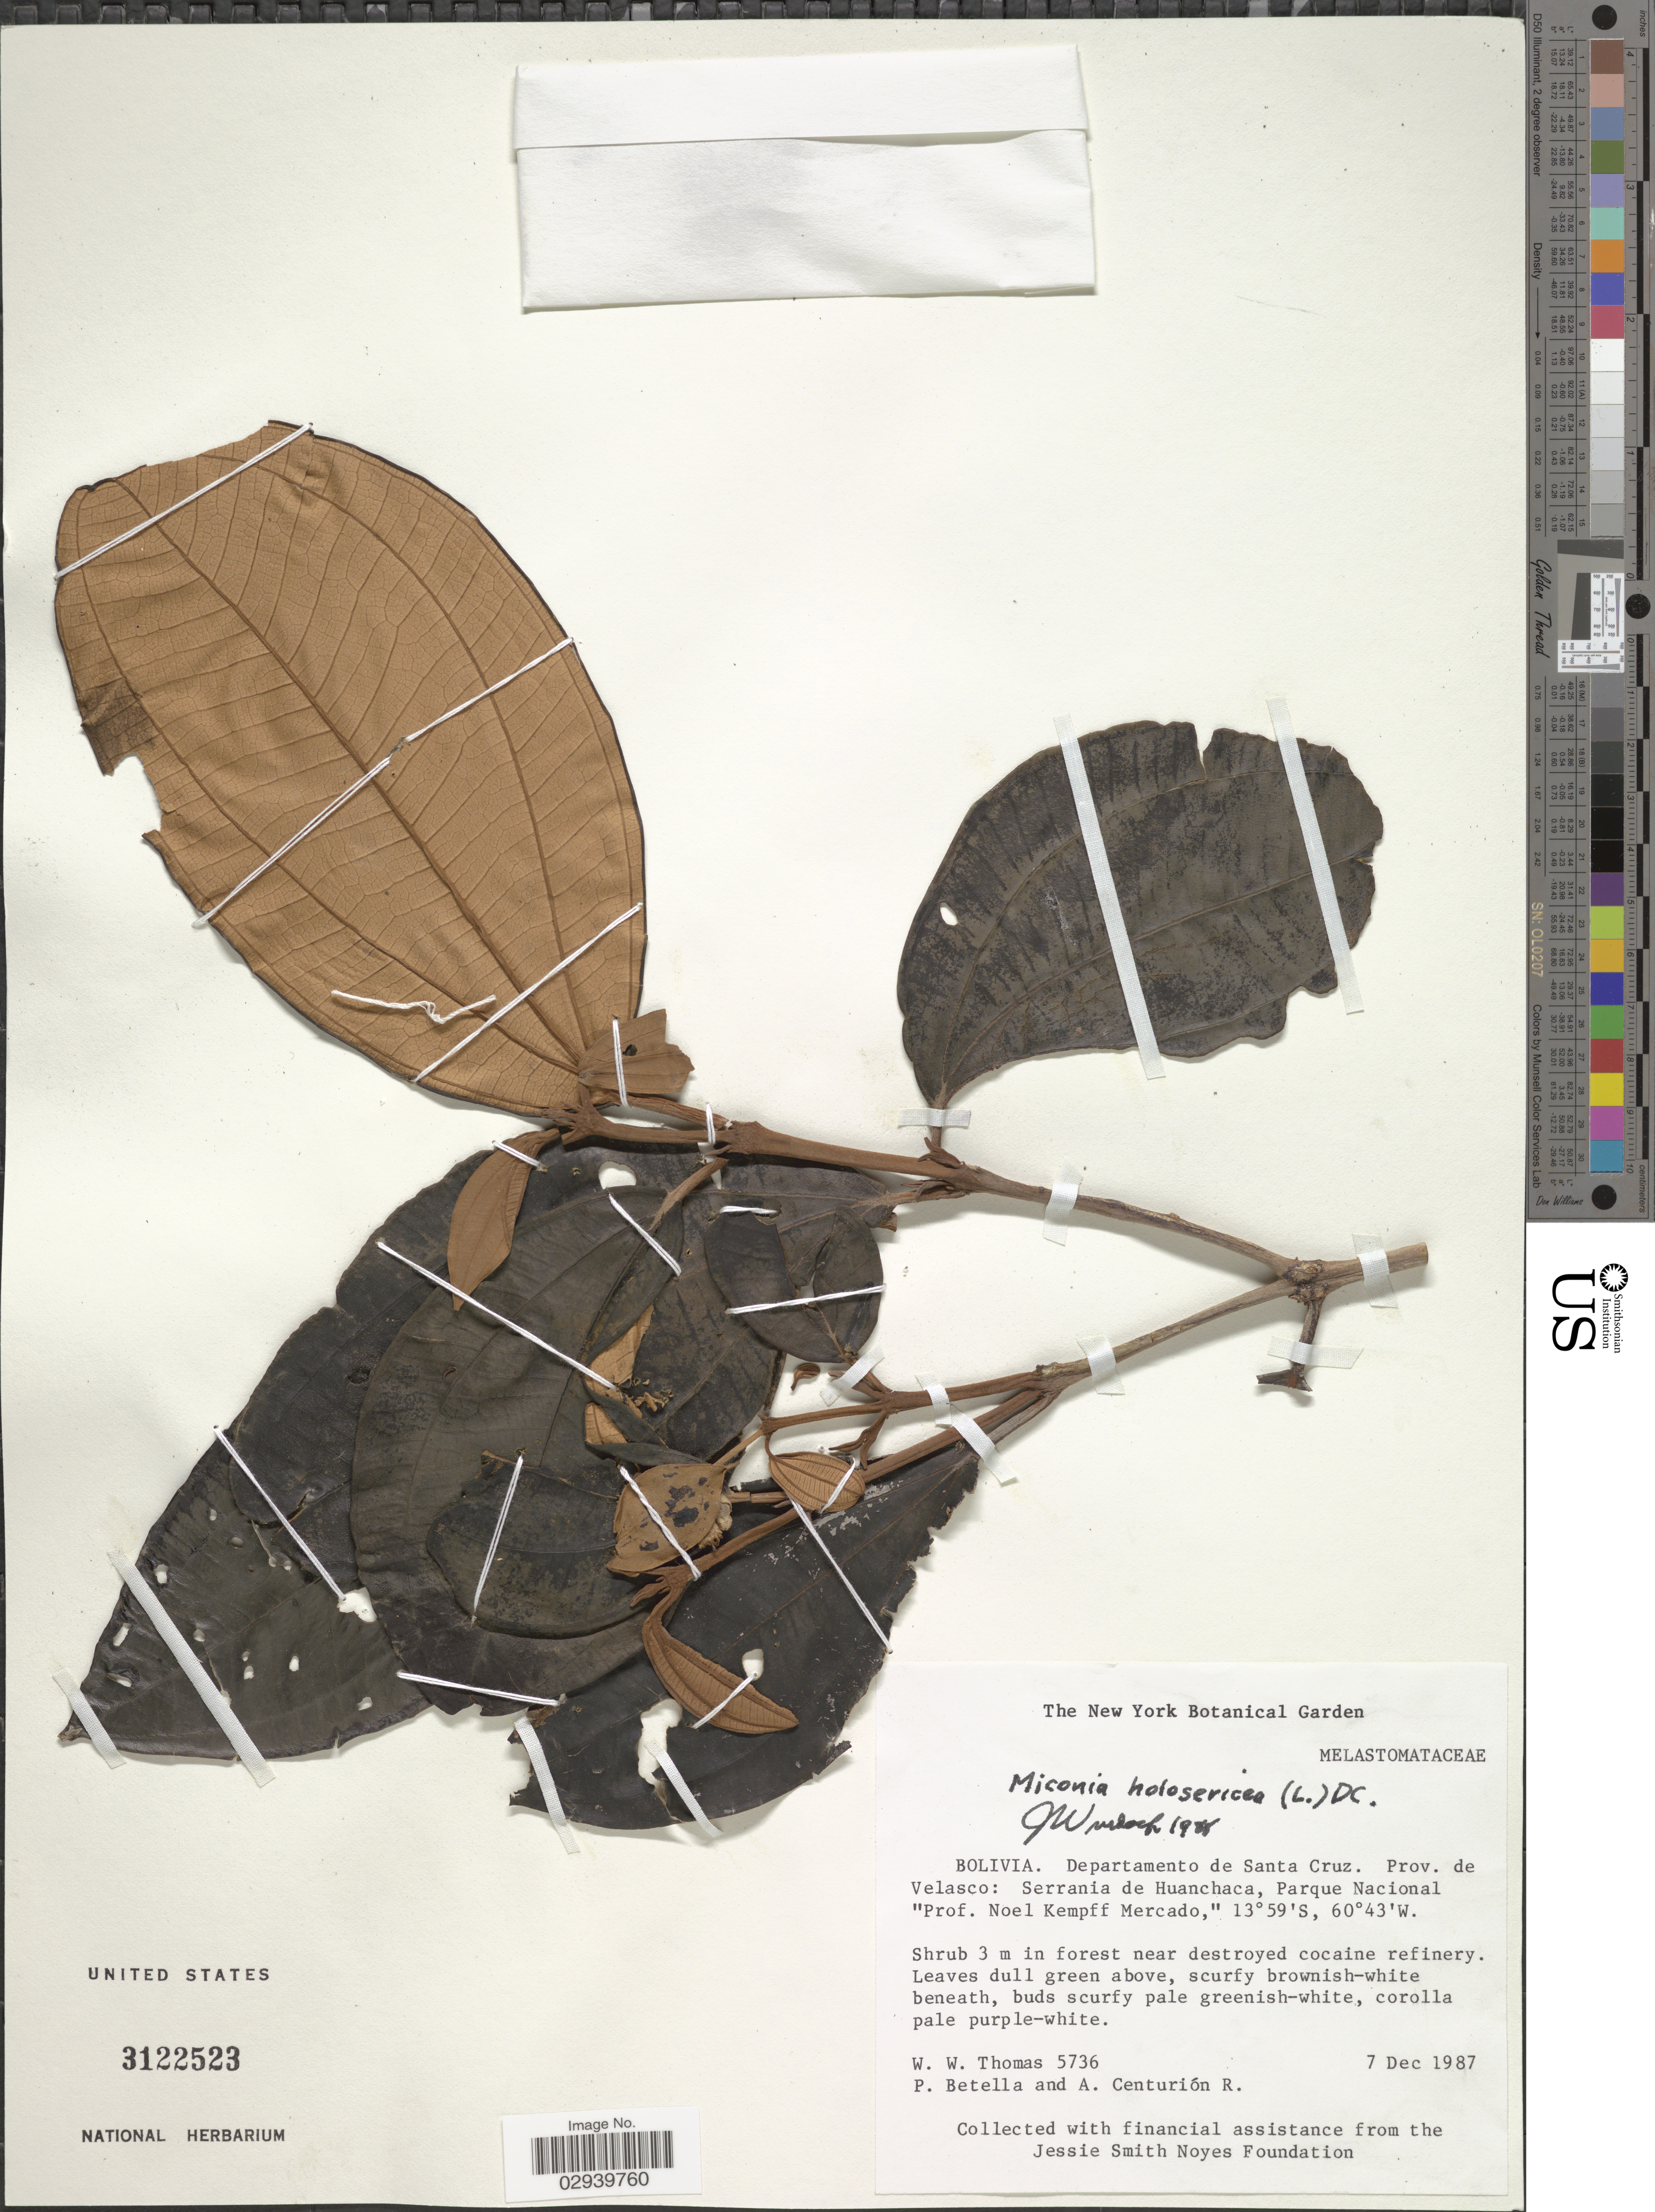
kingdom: Plantae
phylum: Tracheophyta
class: Magnoliopsida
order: Myrtales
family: Melastomataceae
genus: Miconia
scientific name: Miconia holesericea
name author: (L.) DC.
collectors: W. Thomas, P. Betella & A. Centurión R.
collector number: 5736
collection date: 1987-12-07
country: Bolivia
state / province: Santa Cruz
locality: Departamento de Santa Cruz. Prov. de Velasco: Serrania de Huanchaca, Parque Nacional "prof. Noel Kempff Mercado".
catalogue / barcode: US 3122523